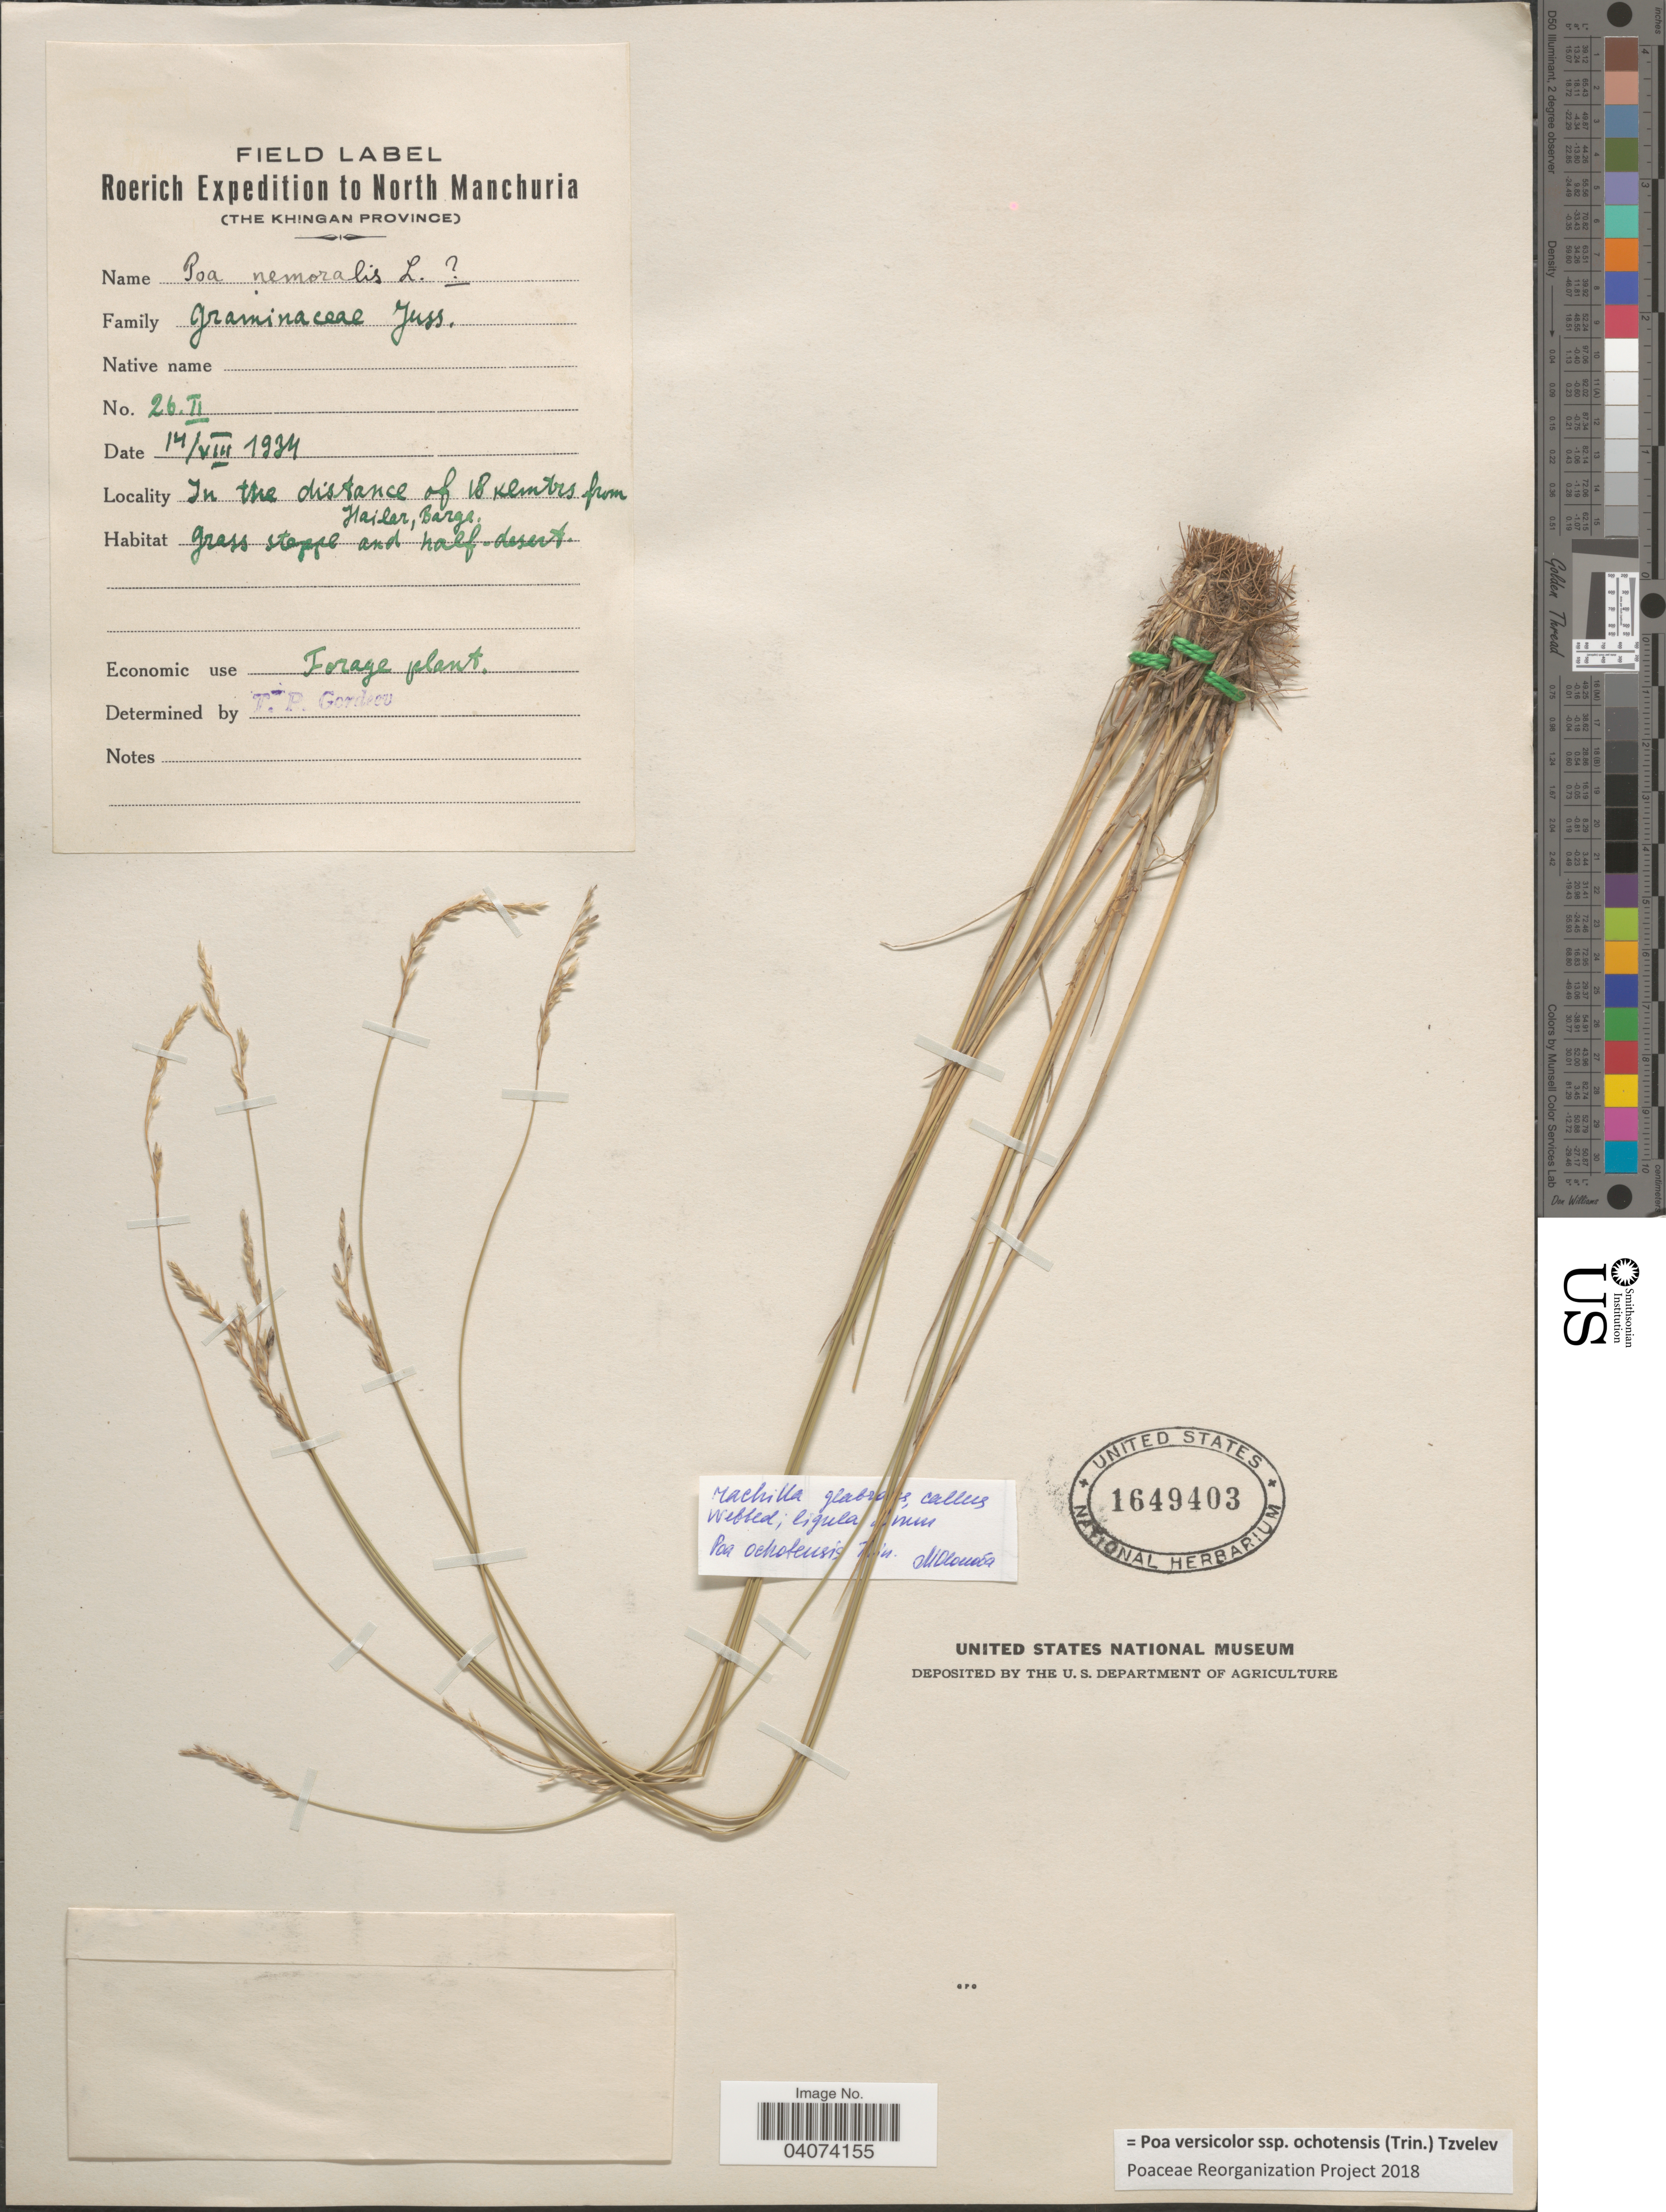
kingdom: Plantae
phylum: Tracheophyta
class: Liliopsida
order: Poales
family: Poaceae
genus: Poa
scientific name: Poa versicolor subsp. ochotensis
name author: (Trin.) Tzvelev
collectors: Roerich Expedition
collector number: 26II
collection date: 1934-08-14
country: China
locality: North Manchuria (The Khingan Province). In the distance of 18 klmtrs from Hailar, Barga.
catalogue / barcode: US 1649403